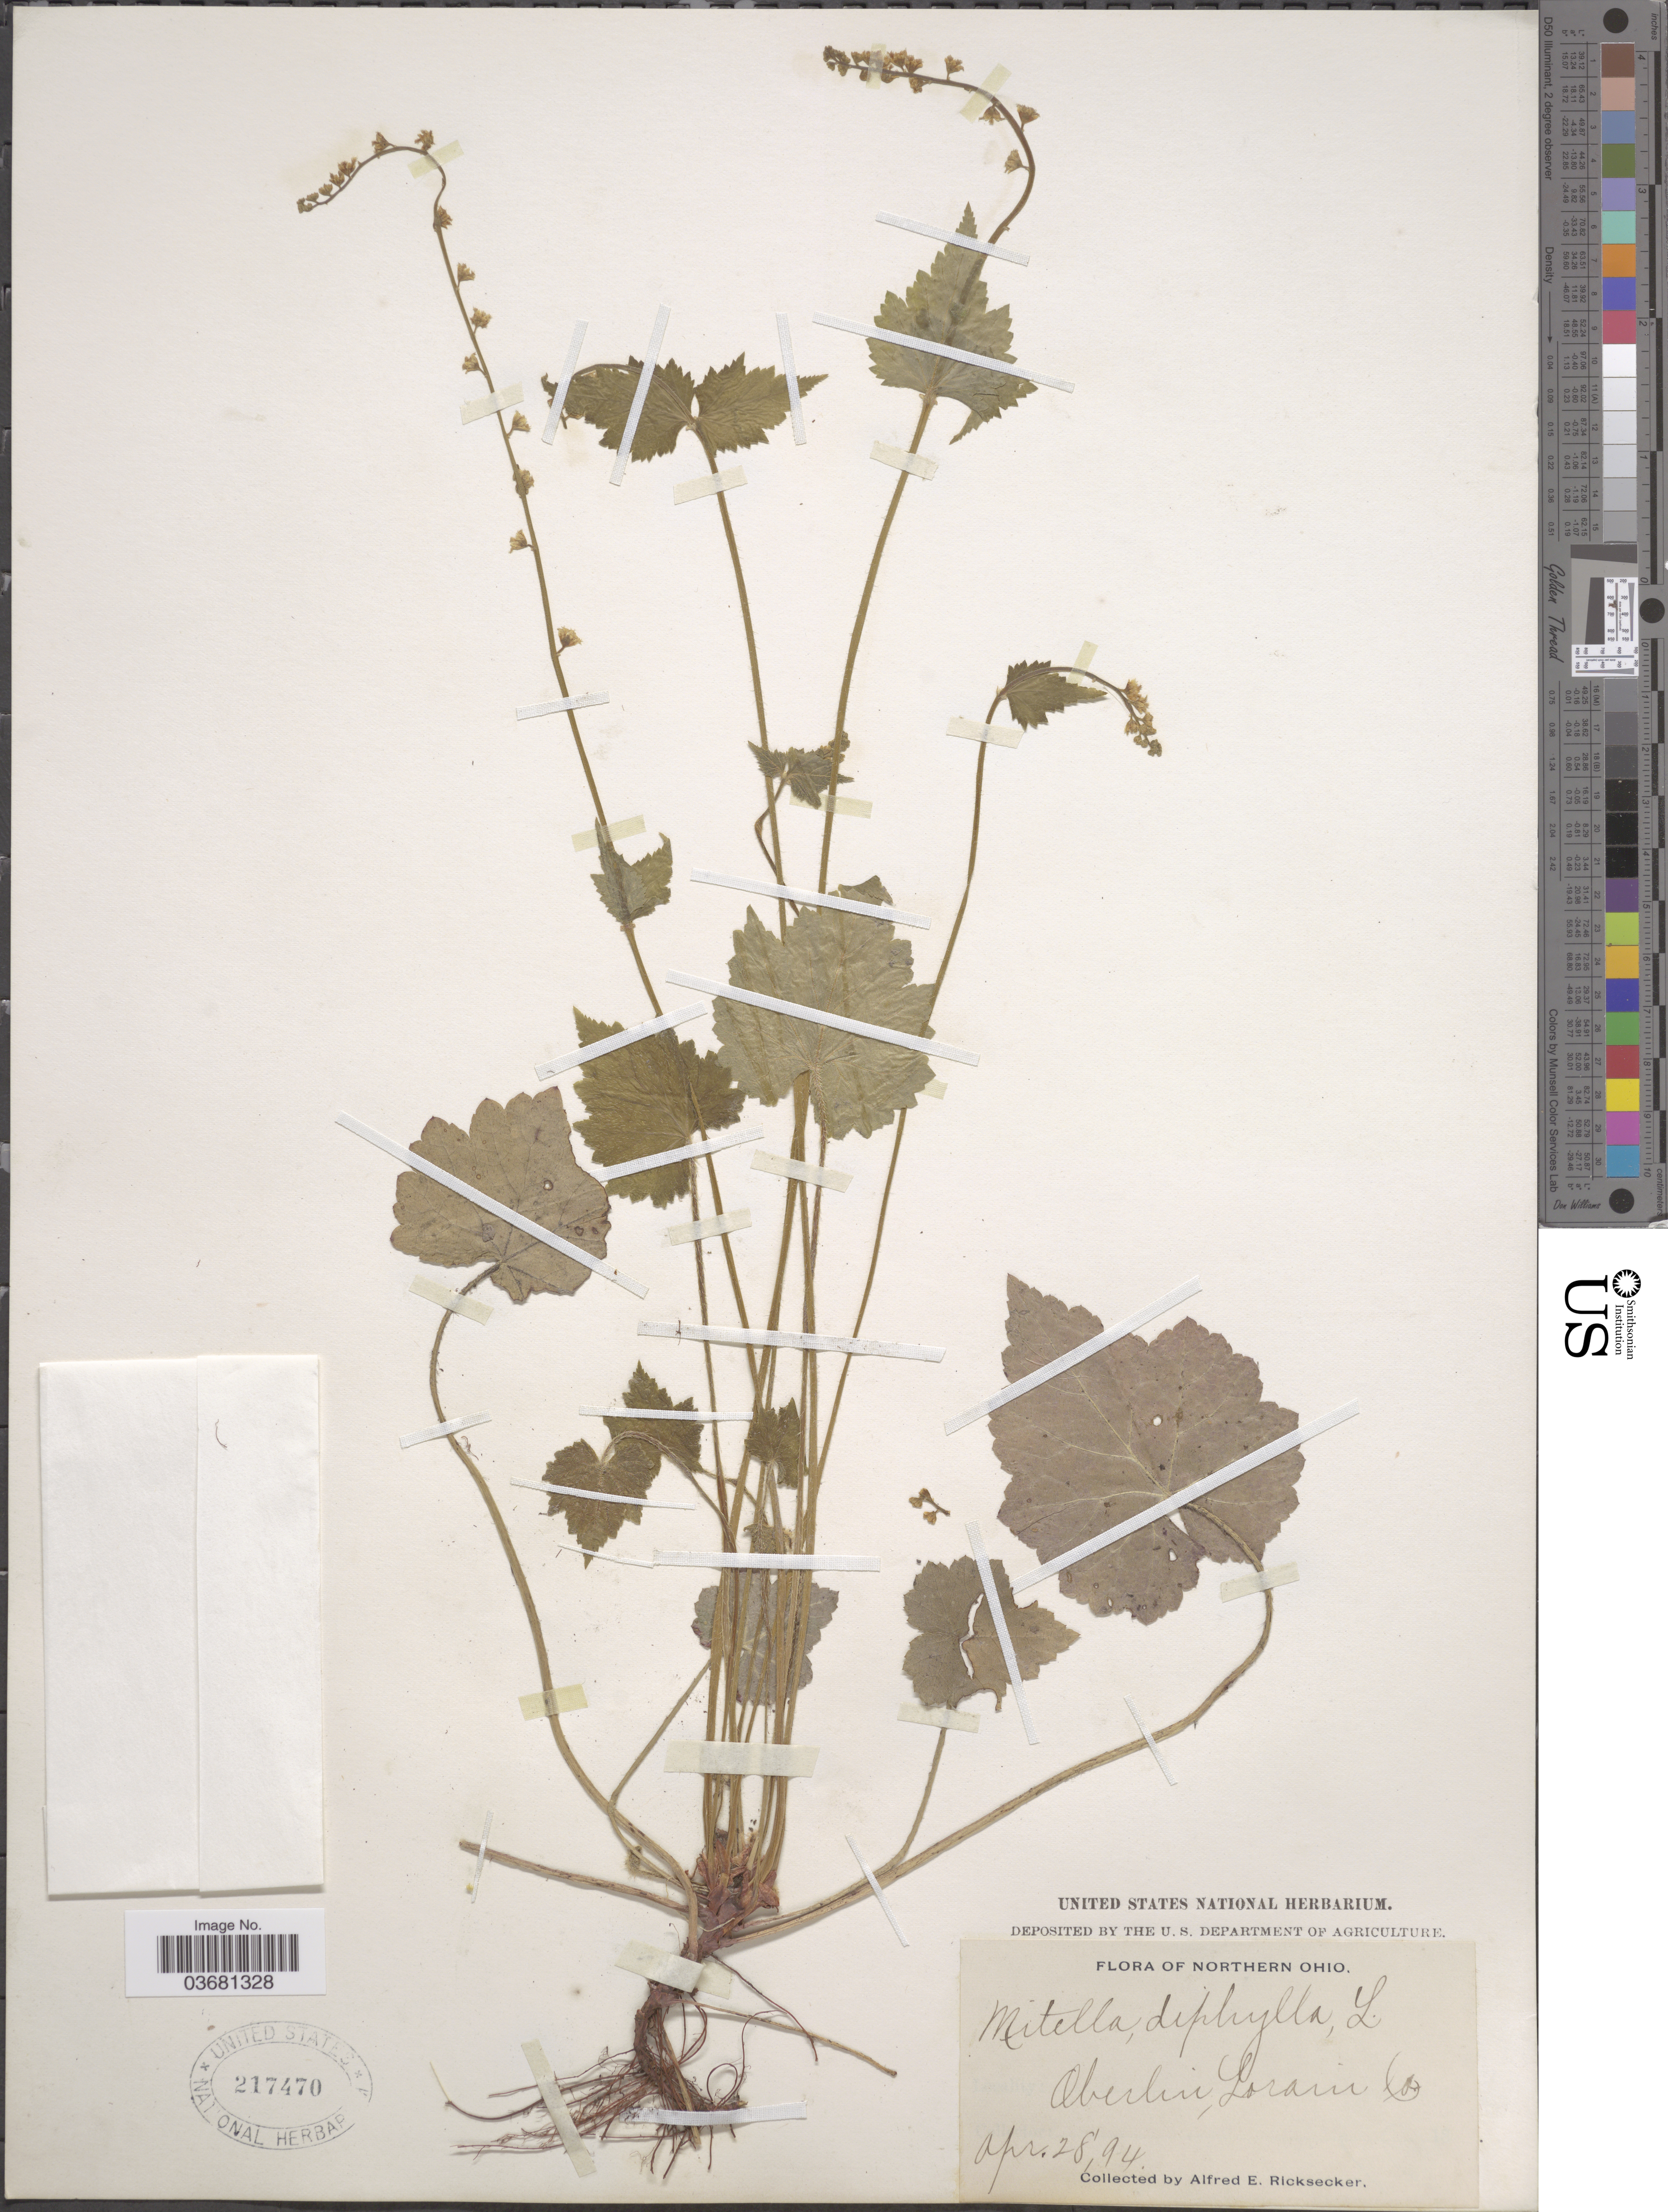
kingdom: Plantae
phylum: Tracheophyta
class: Magnoliopsida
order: Saxifragales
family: Saxifragaceae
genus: Mitella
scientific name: Mitella diphylla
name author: L.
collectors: A. E. Ricksecker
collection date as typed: Transcribed d/m/y: 28/4/94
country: United States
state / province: Ohio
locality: Northern Ohio. Oberlin, Lorain Co.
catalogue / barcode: US 217470